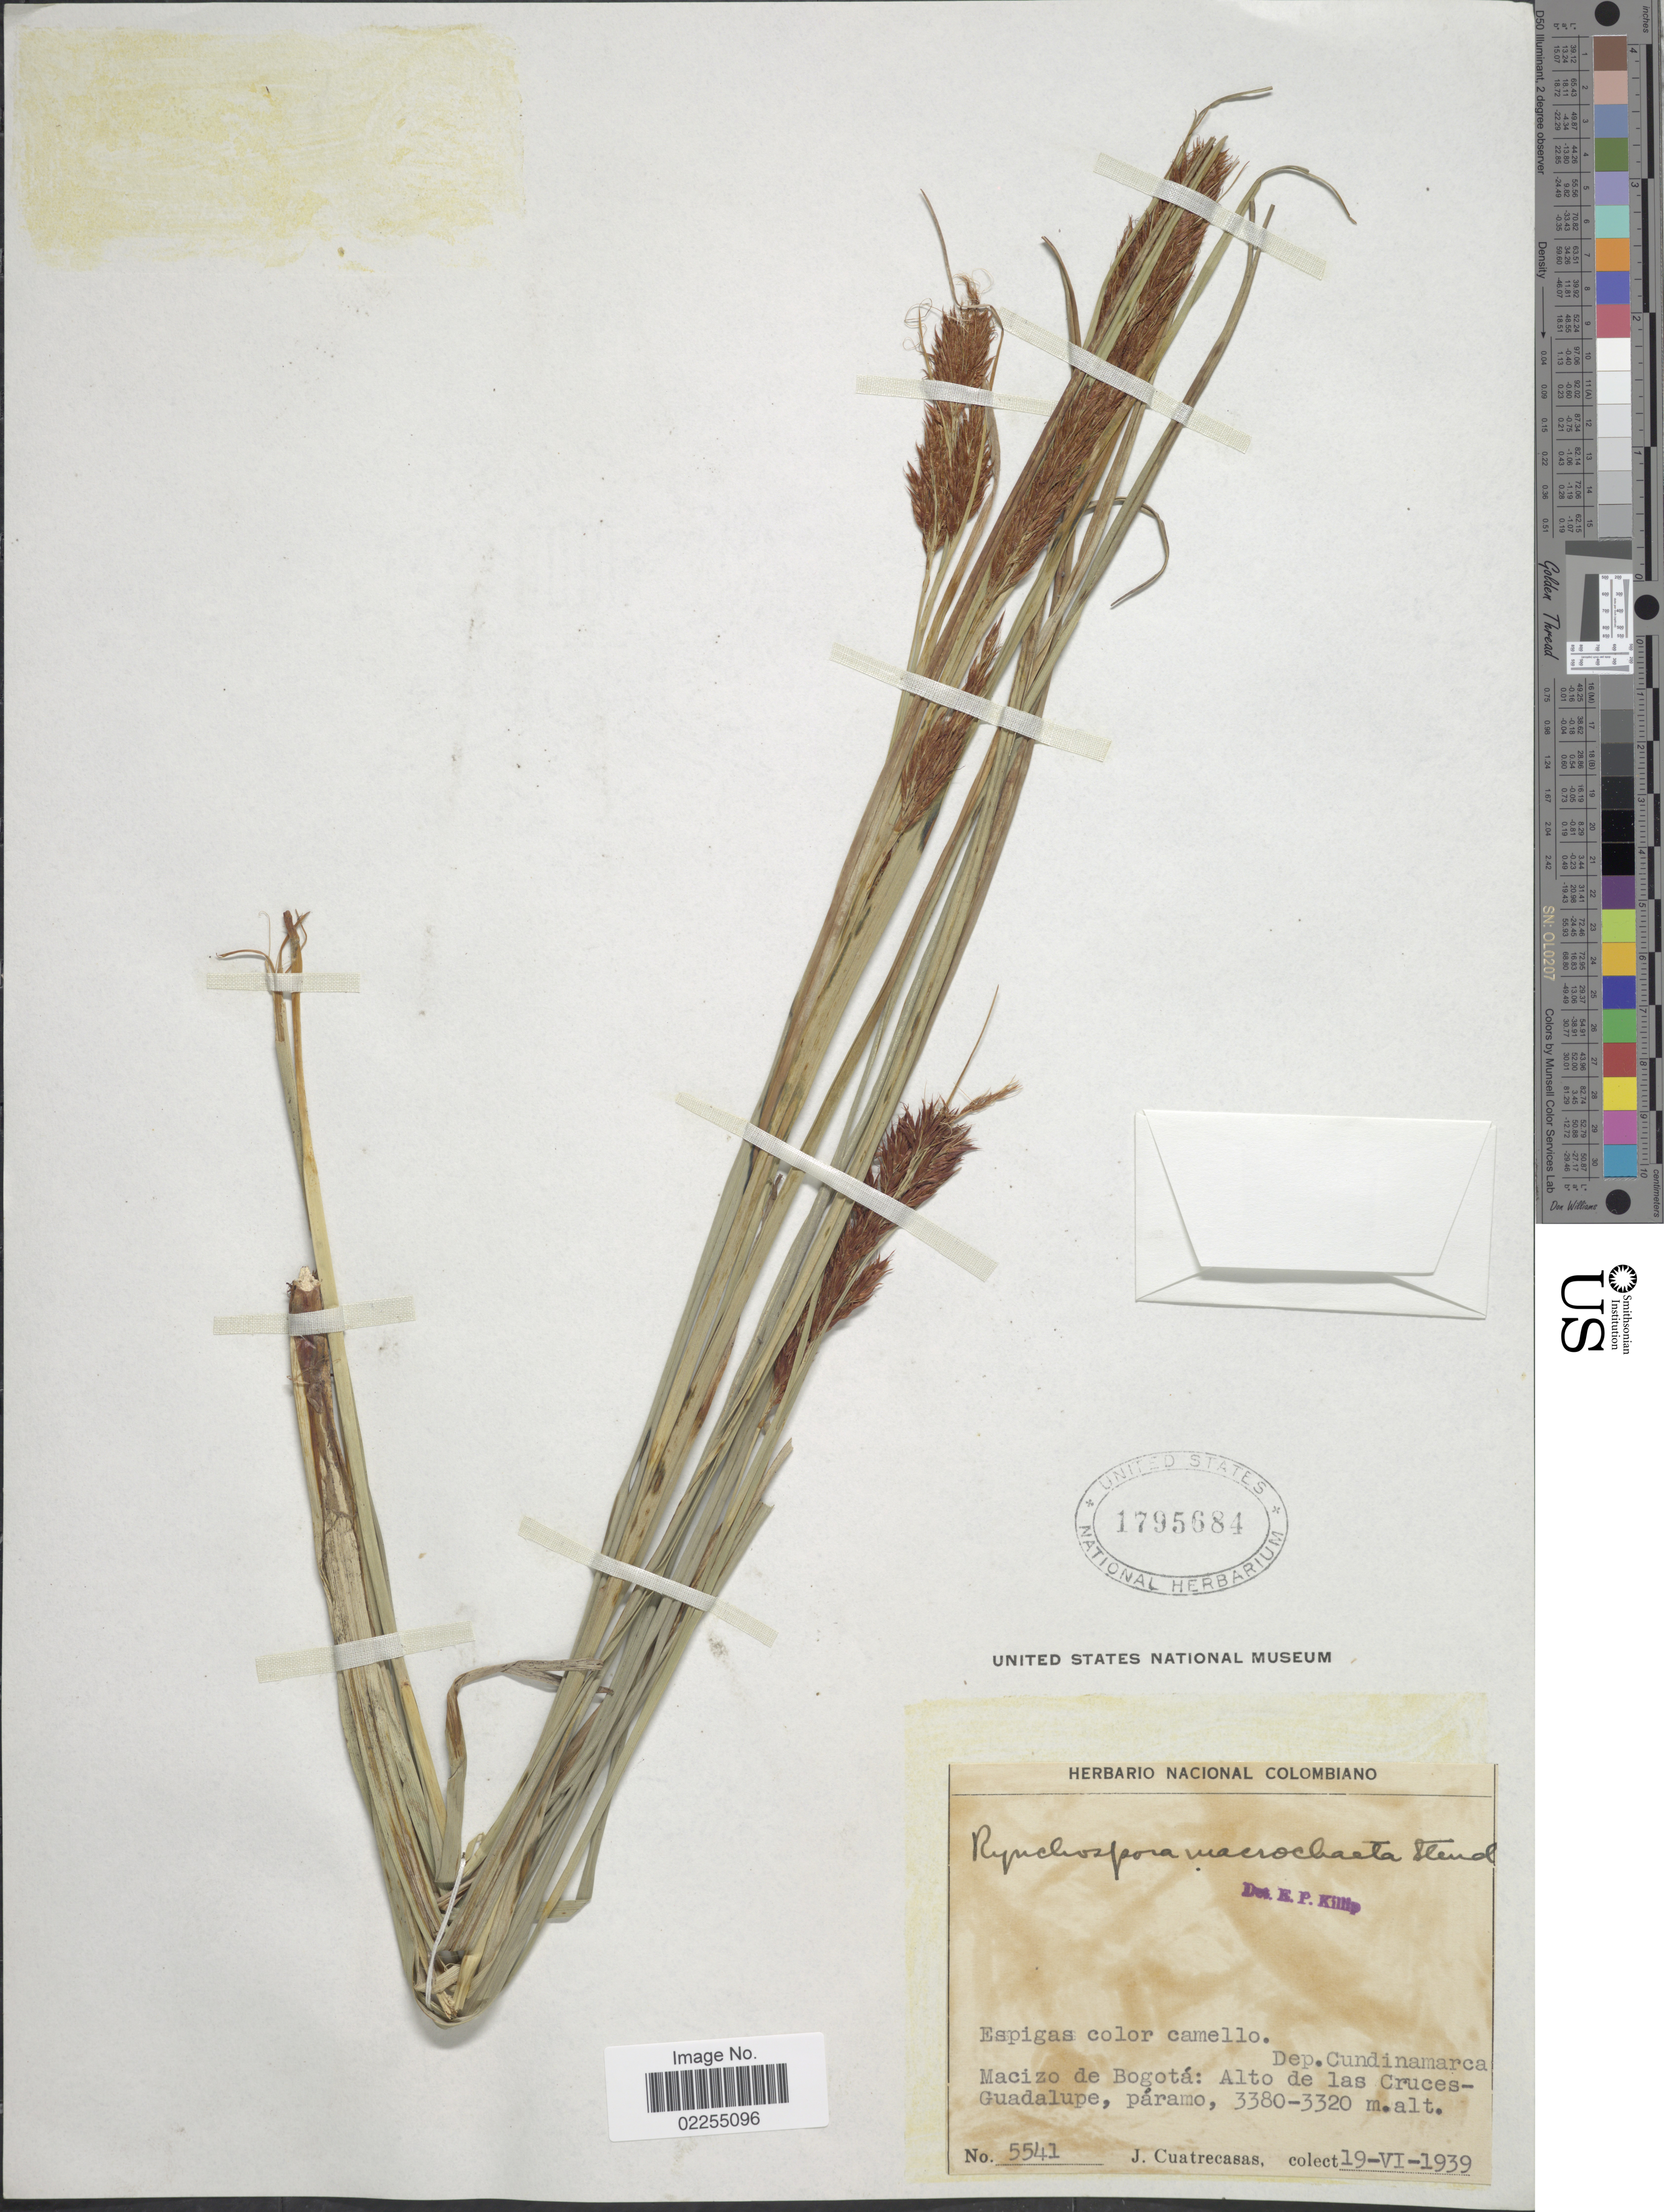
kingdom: Plantae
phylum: Tracheophyta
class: Liliopsida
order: Poales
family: Cyperaceae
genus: Rhynchospora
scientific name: Rhynchospora macrochaeta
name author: Steud. ex Boeckeler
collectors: J. Cuatrecasas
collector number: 5541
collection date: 1939-06-19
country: Colombia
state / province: Cundinamarca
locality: Macizo de Bogota: Alto de las Cruces- Guadalupe, paramo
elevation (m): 3320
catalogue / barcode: US 1795684